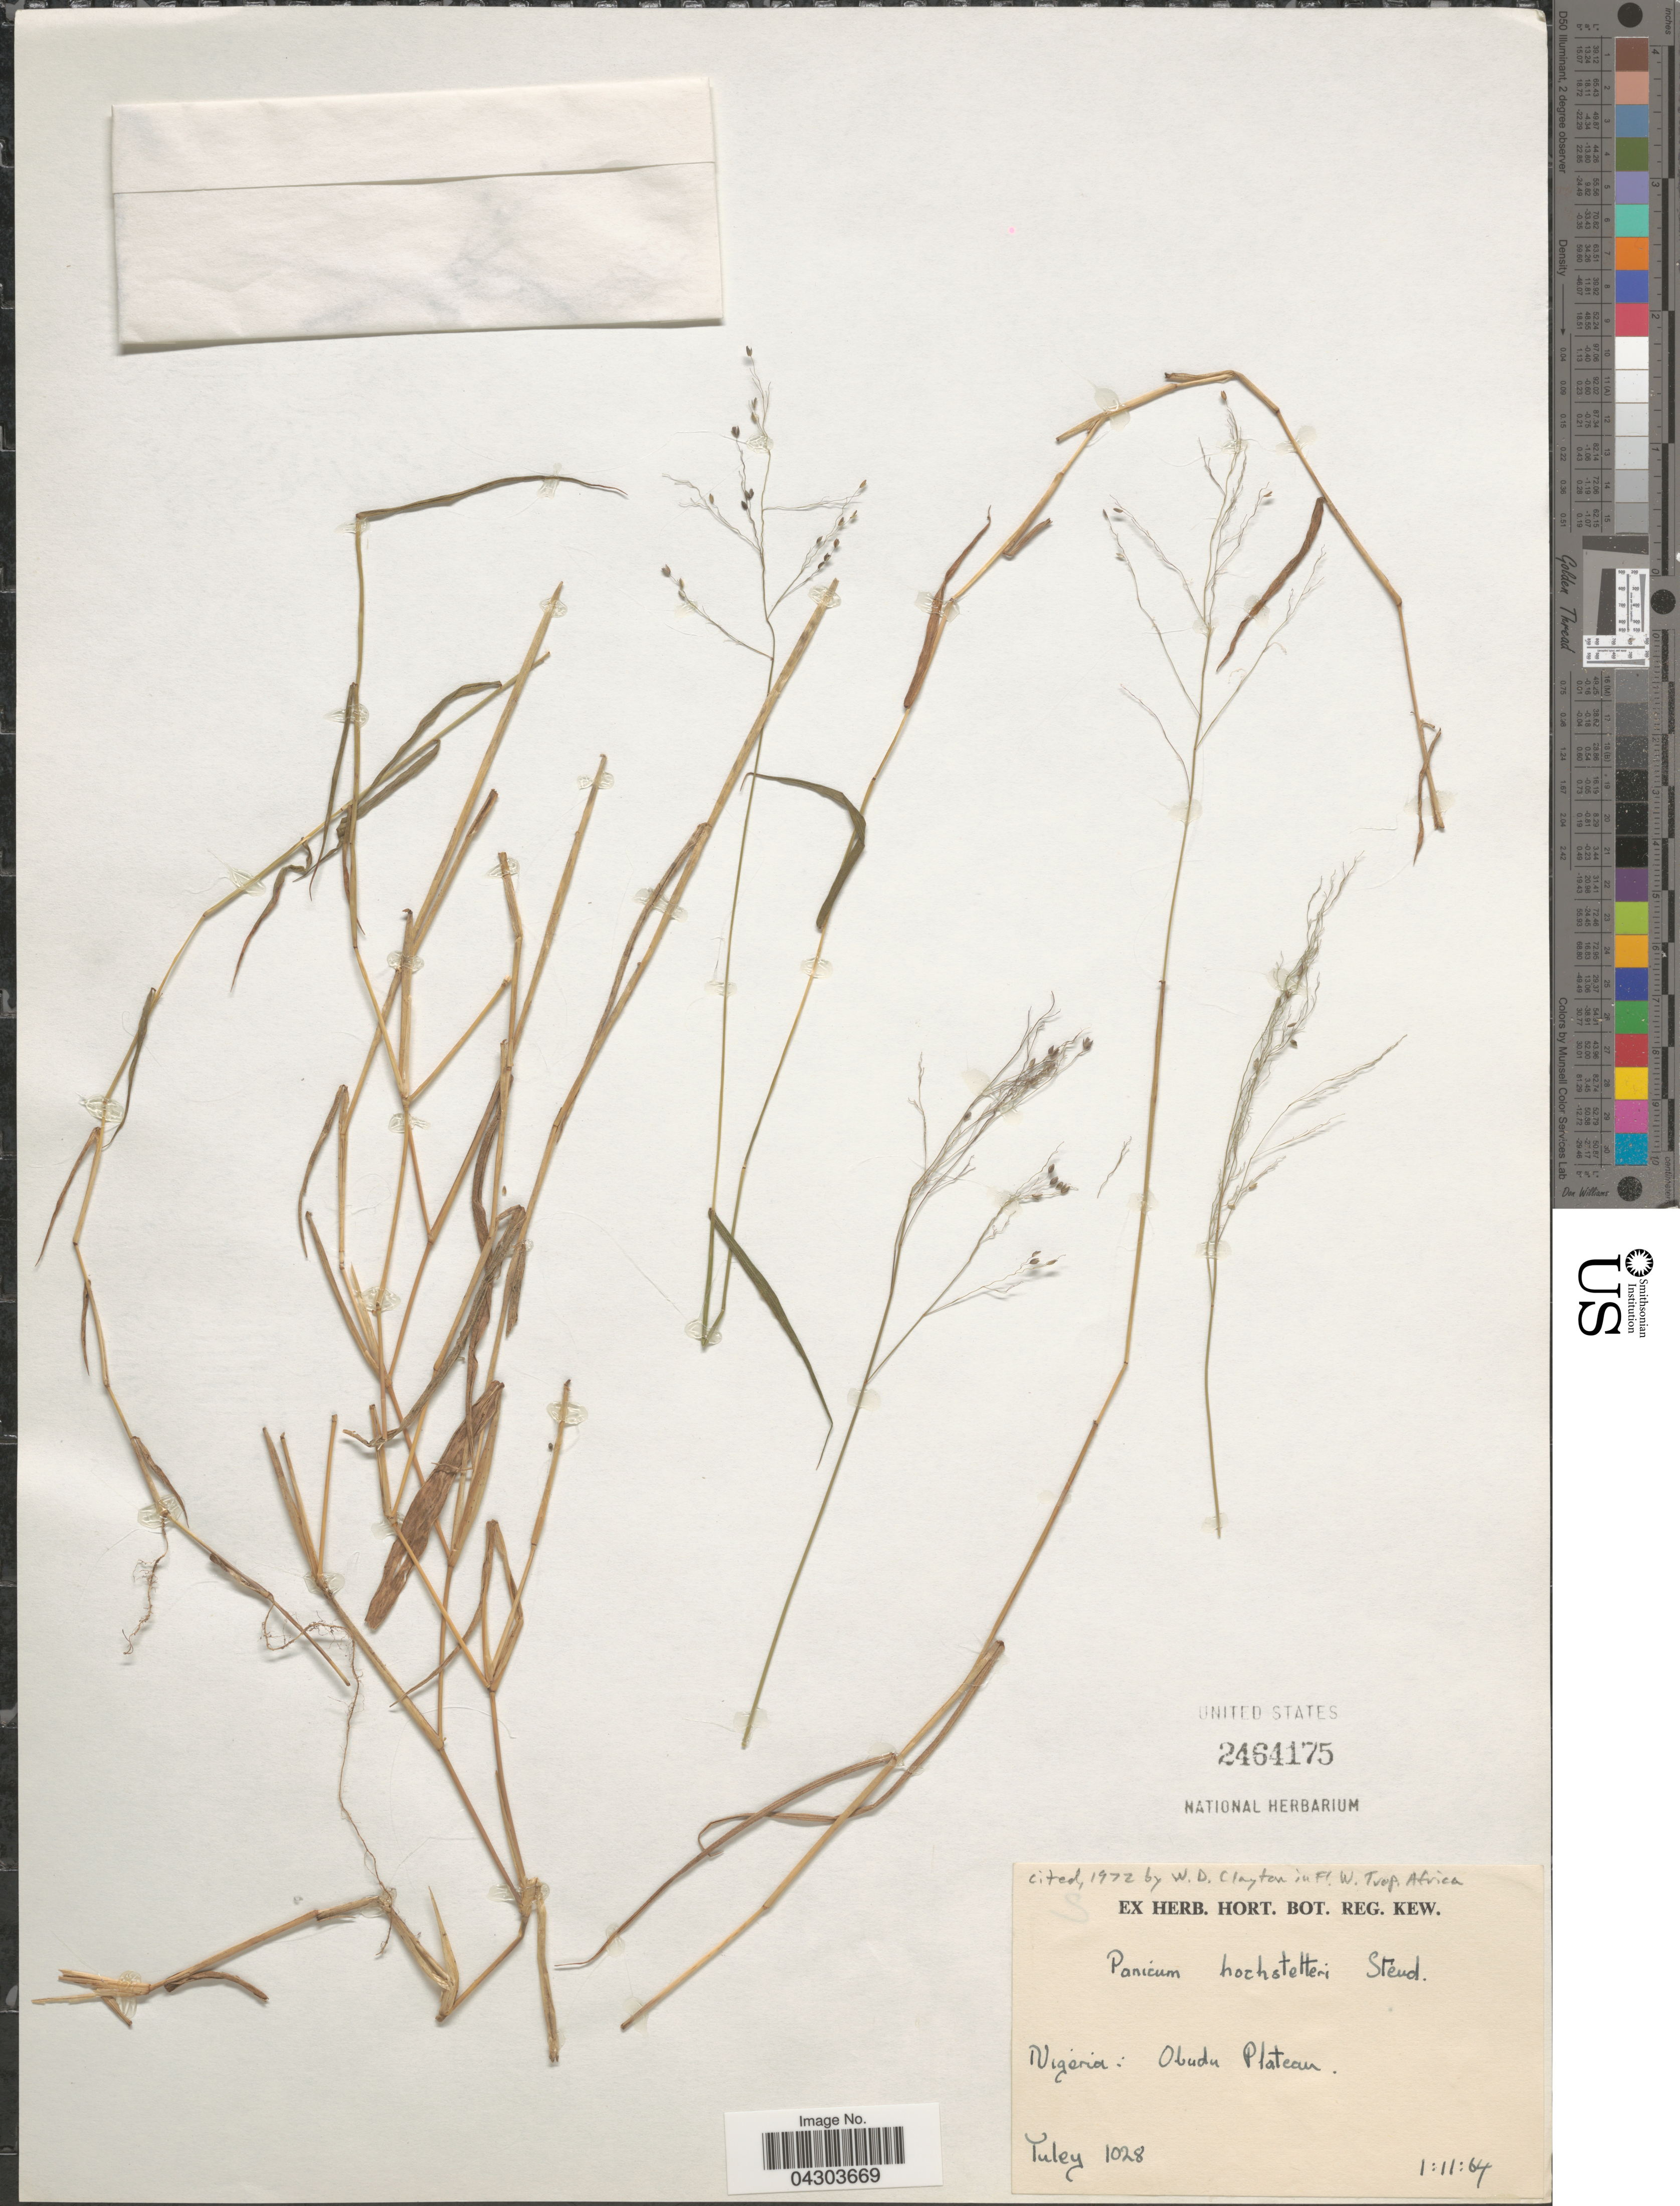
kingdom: Plantae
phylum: Tracheophyta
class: Liliopsida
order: Poales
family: Poaceae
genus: Panicum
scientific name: Panicum hochstetteri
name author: Steud.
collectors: -. Tuley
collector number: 1028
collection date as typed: Transcribed d/m/y: 1/11/64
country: Nigeria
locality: Obudu Plateau.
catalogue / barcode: US 2464175